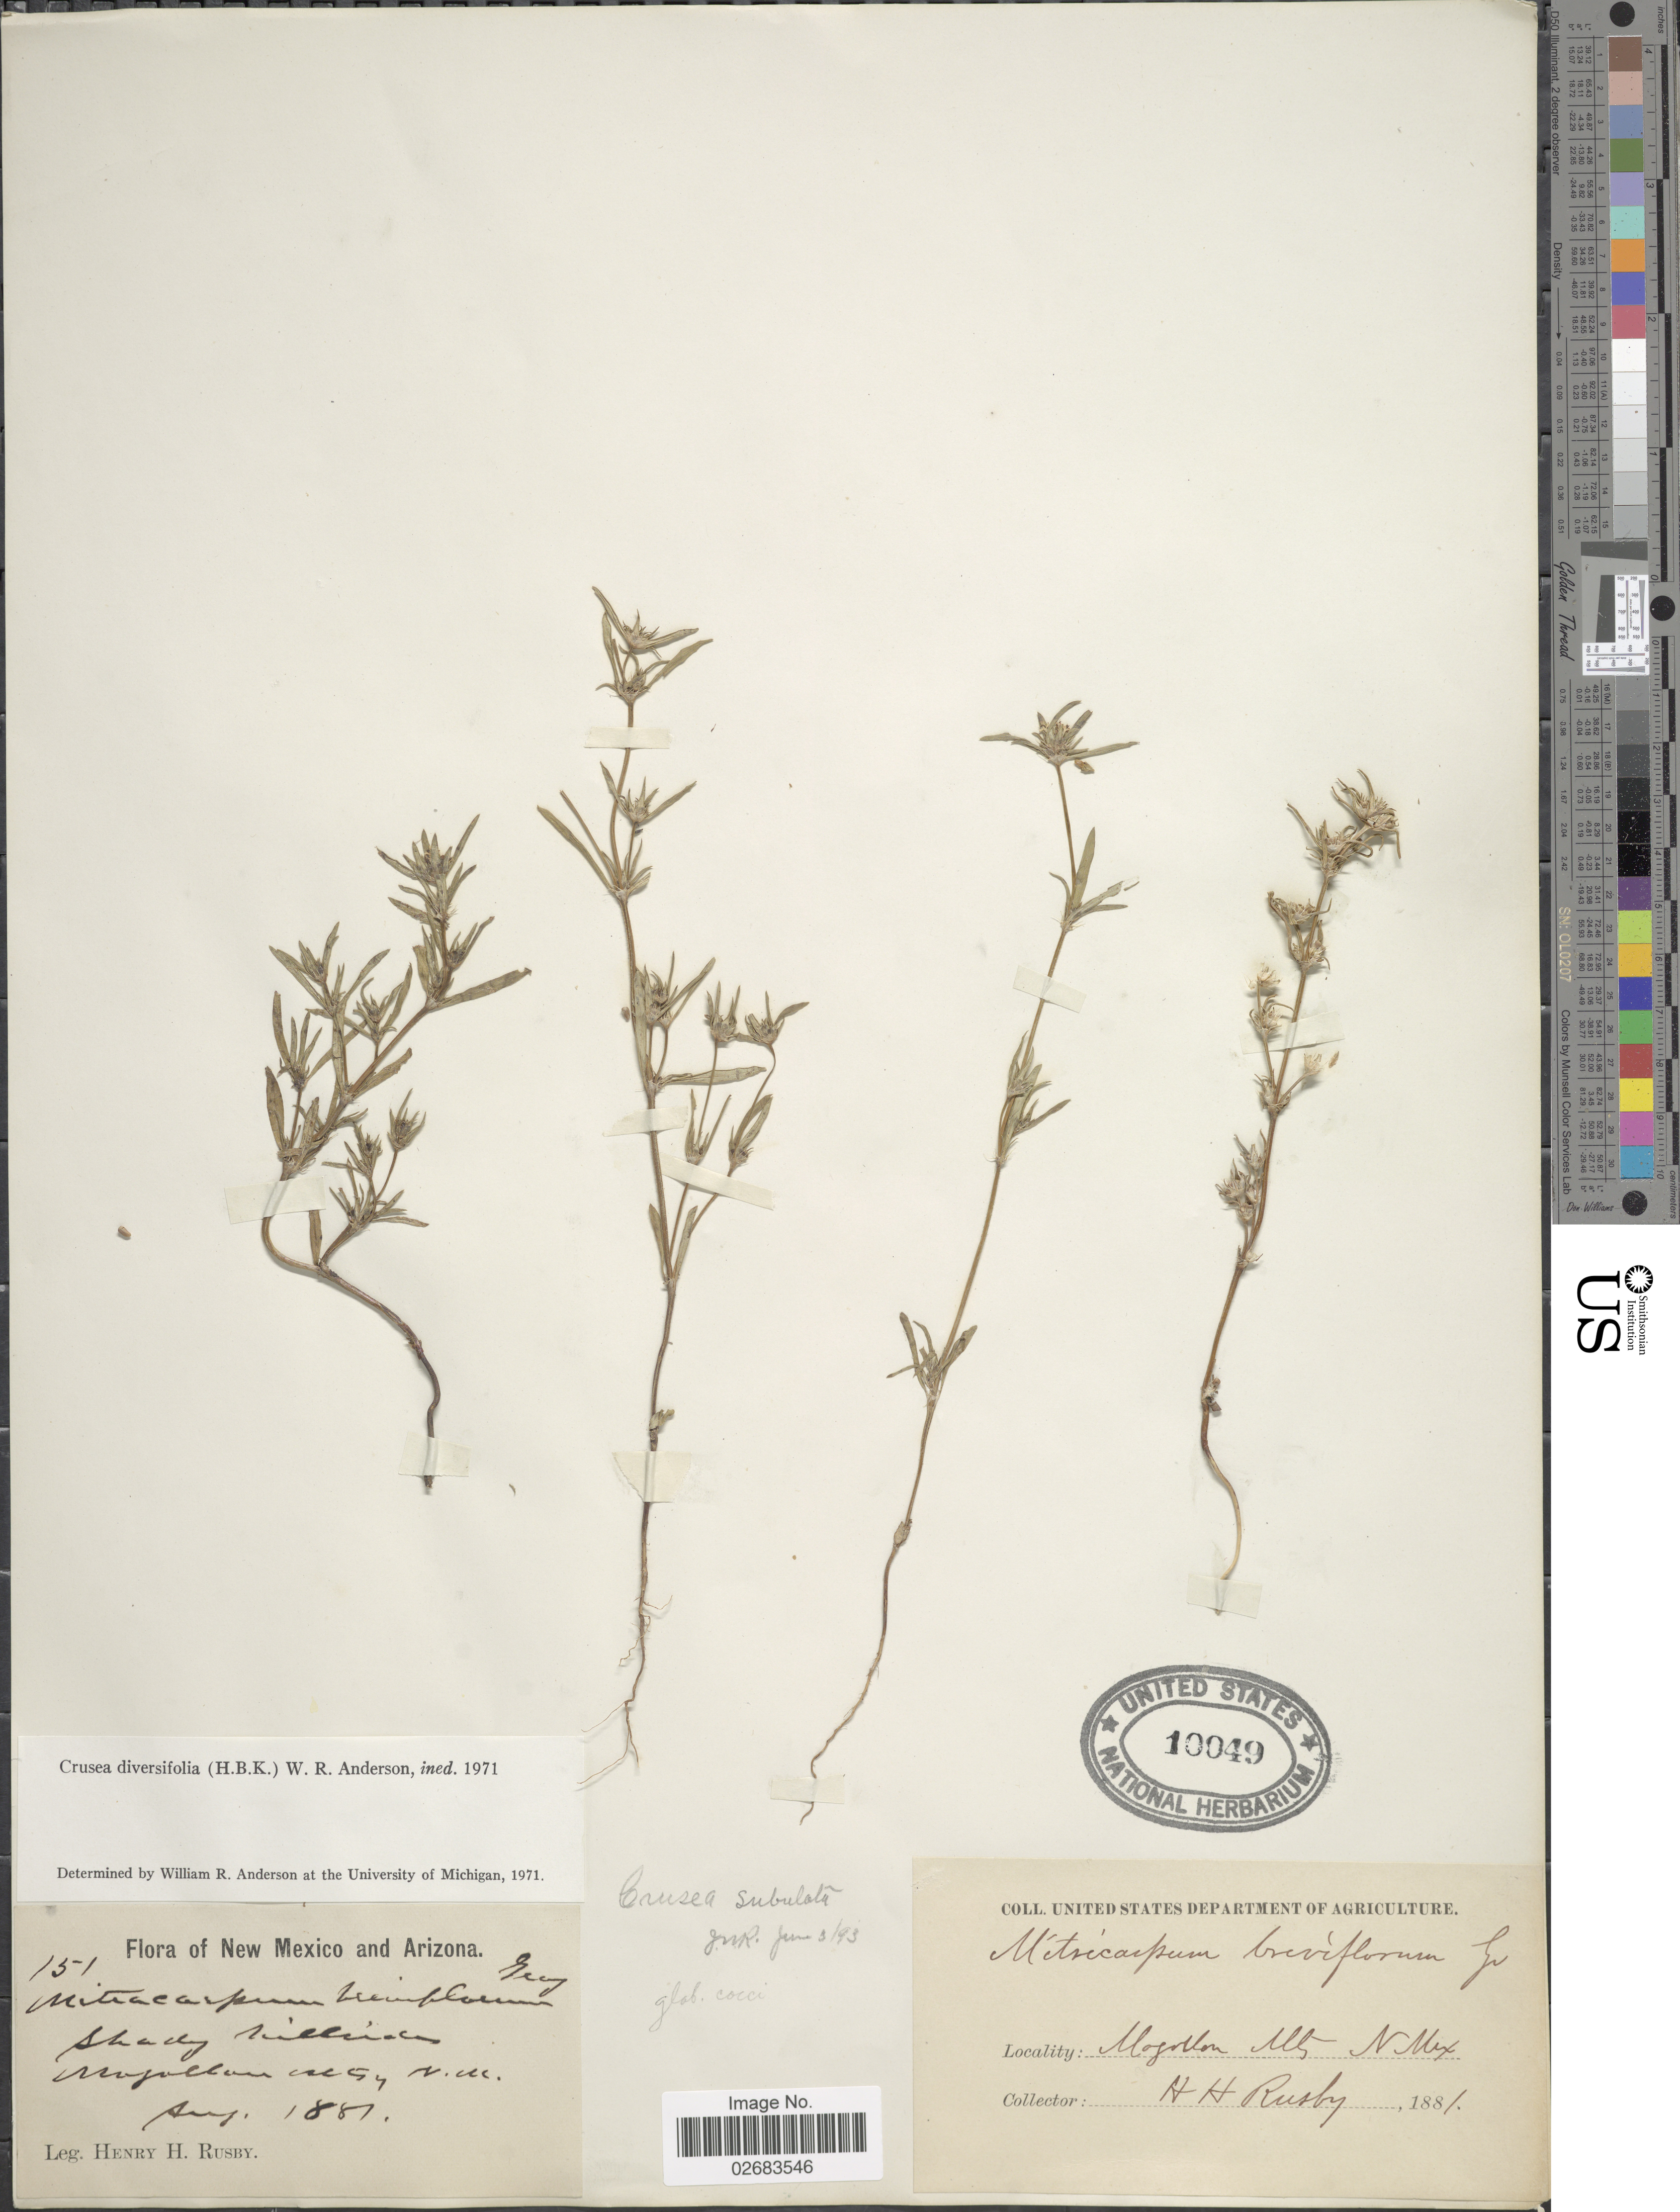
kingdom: Plantae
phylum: Tracheophyta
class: Magnoliopsida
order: Gentianales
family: Rubiaceae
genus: Crusea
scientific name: Crusea diversifolia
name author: (Kunth) W.R. Anderson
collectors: H. H. Rusby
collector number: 151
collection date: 1881-08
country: United States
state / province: New Mexico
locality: Mogollon Mts. N.M.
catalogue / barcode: US 10049